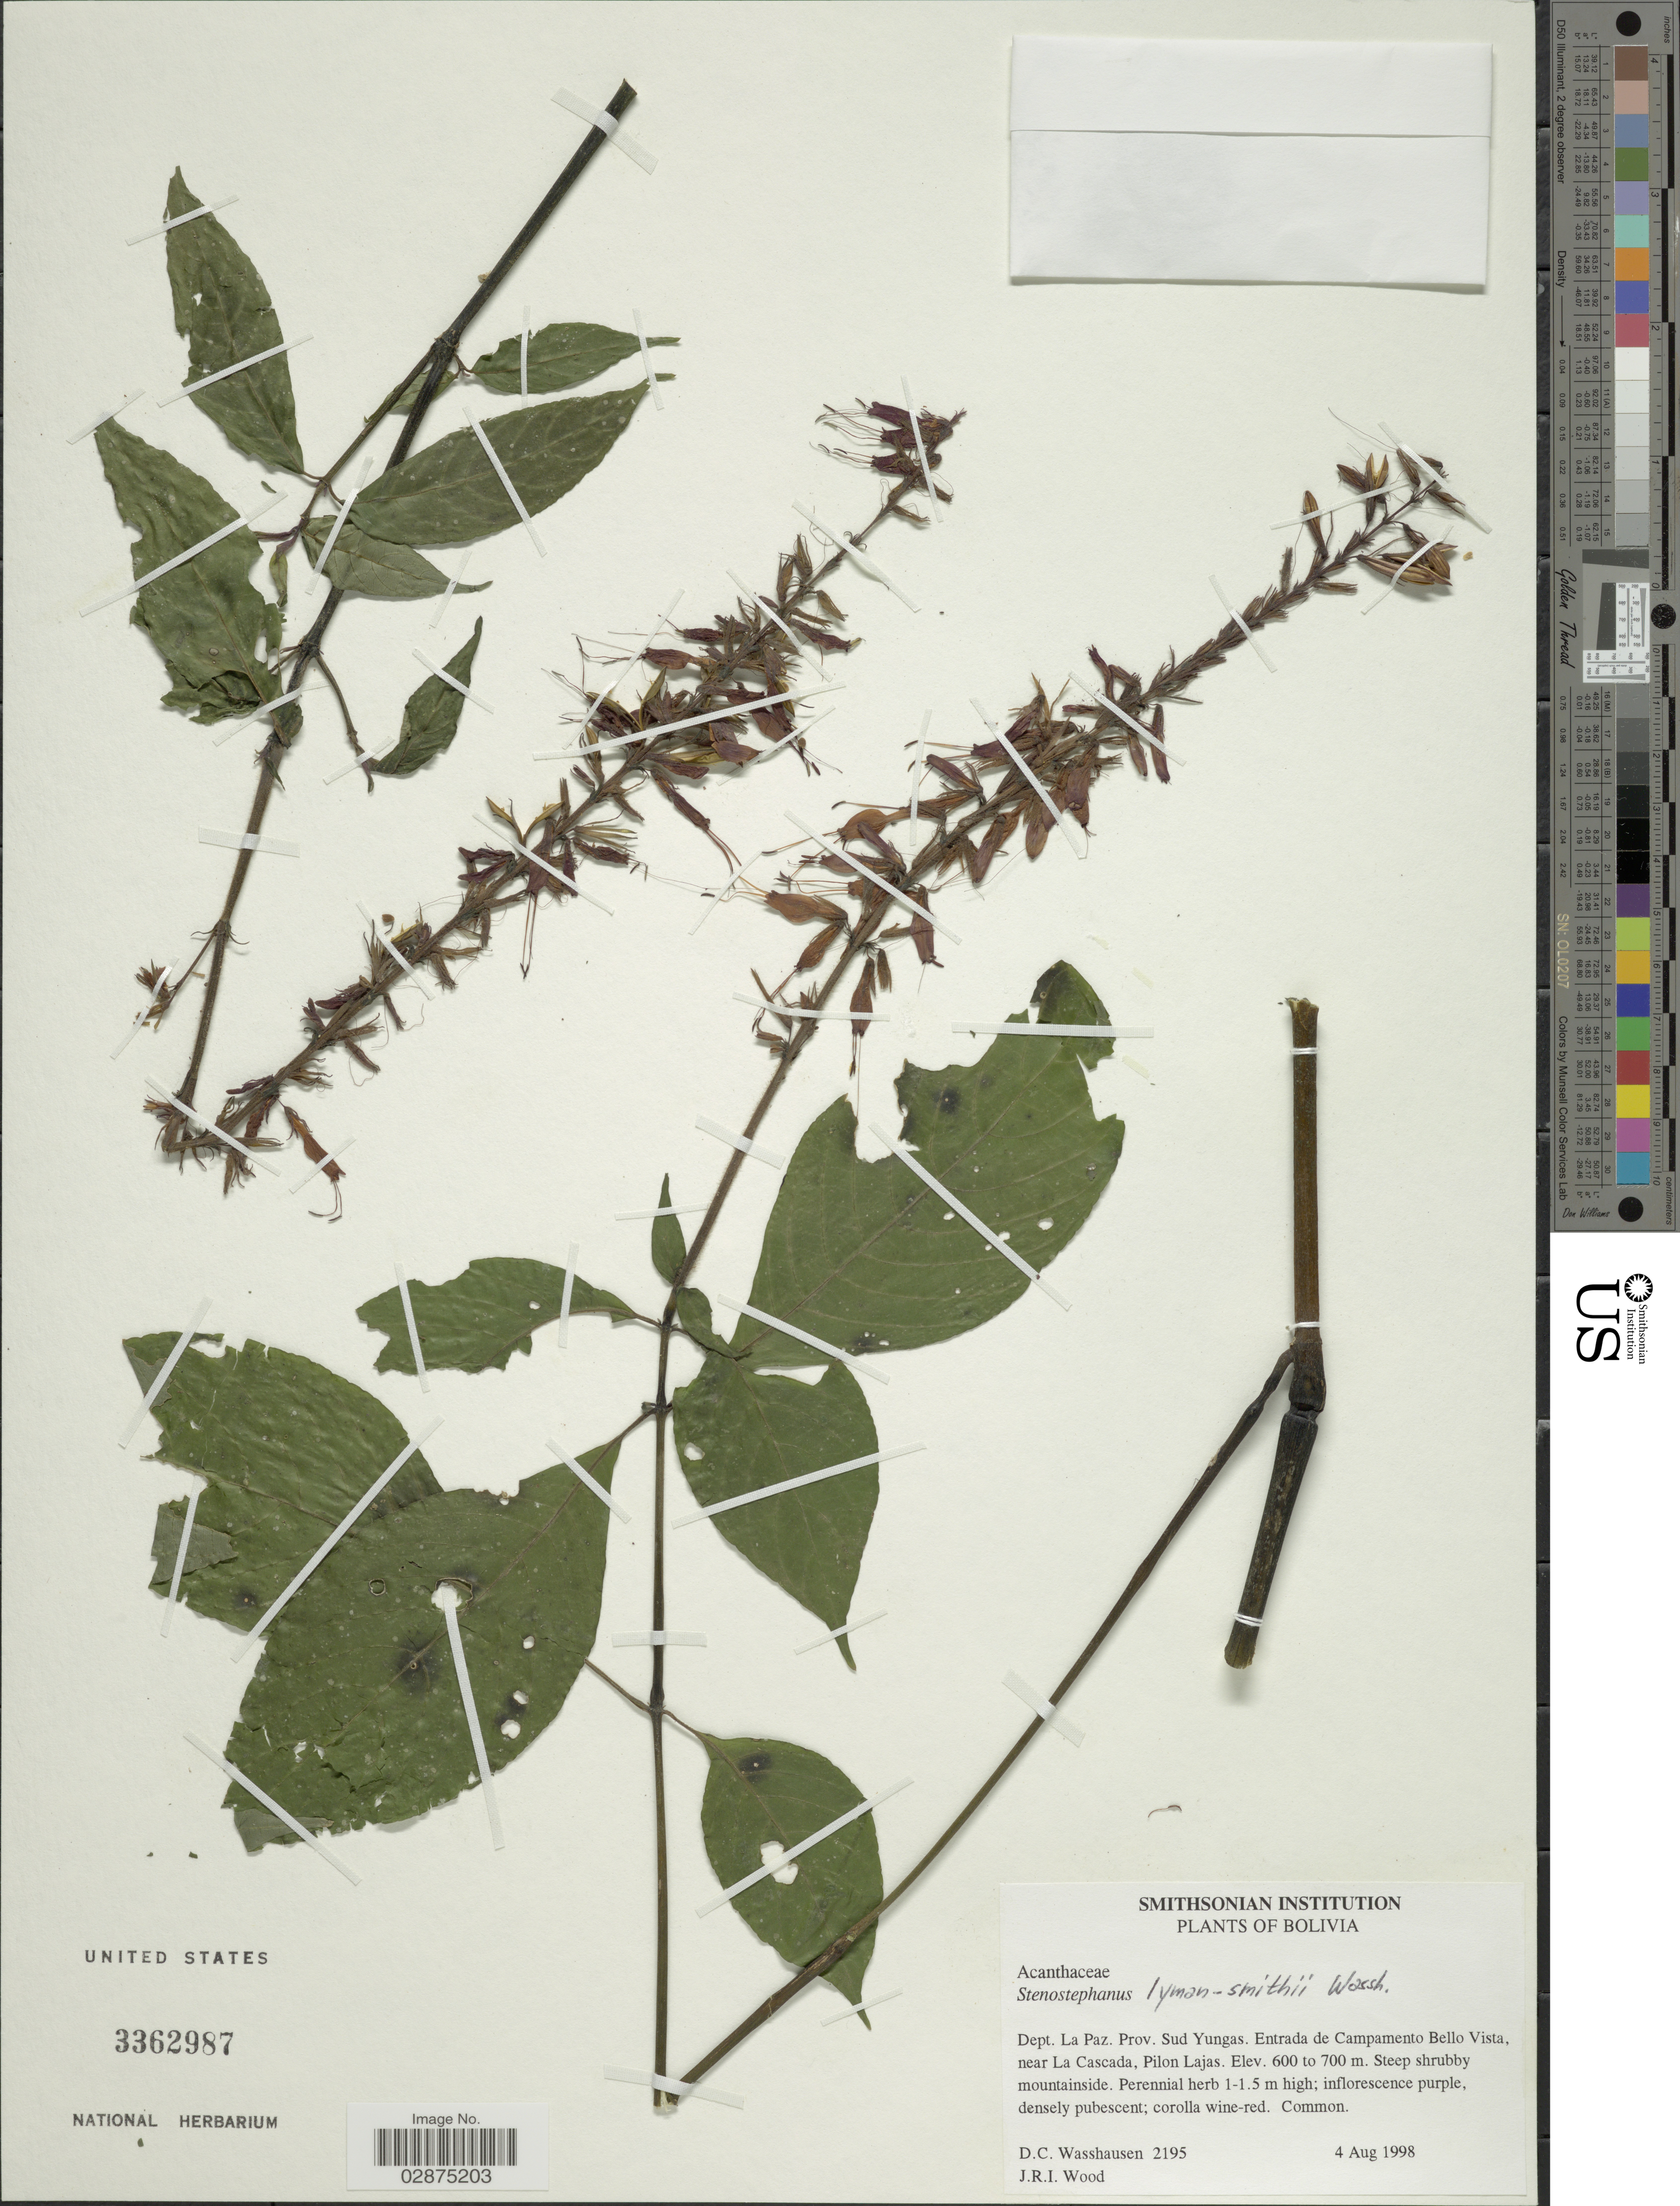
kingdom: Plantae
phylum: Tracheophyta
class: Magnoliopsida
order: Lamiales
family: Acanthaceae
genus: Stenostephanus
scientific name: Stenostephanus lyman-smithii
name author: Wassh.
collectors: D. C. Wasshausen & J. R. I. Wood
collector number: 2195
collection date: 1998-08-04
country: Bolivia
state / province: La Paz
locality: Dept. La Paz. Prov. Sud Yungas. Entrada de Campamento Bello Vista, near La Cascada, Pilon Lajas.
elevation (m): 600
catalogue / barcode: US 3362987